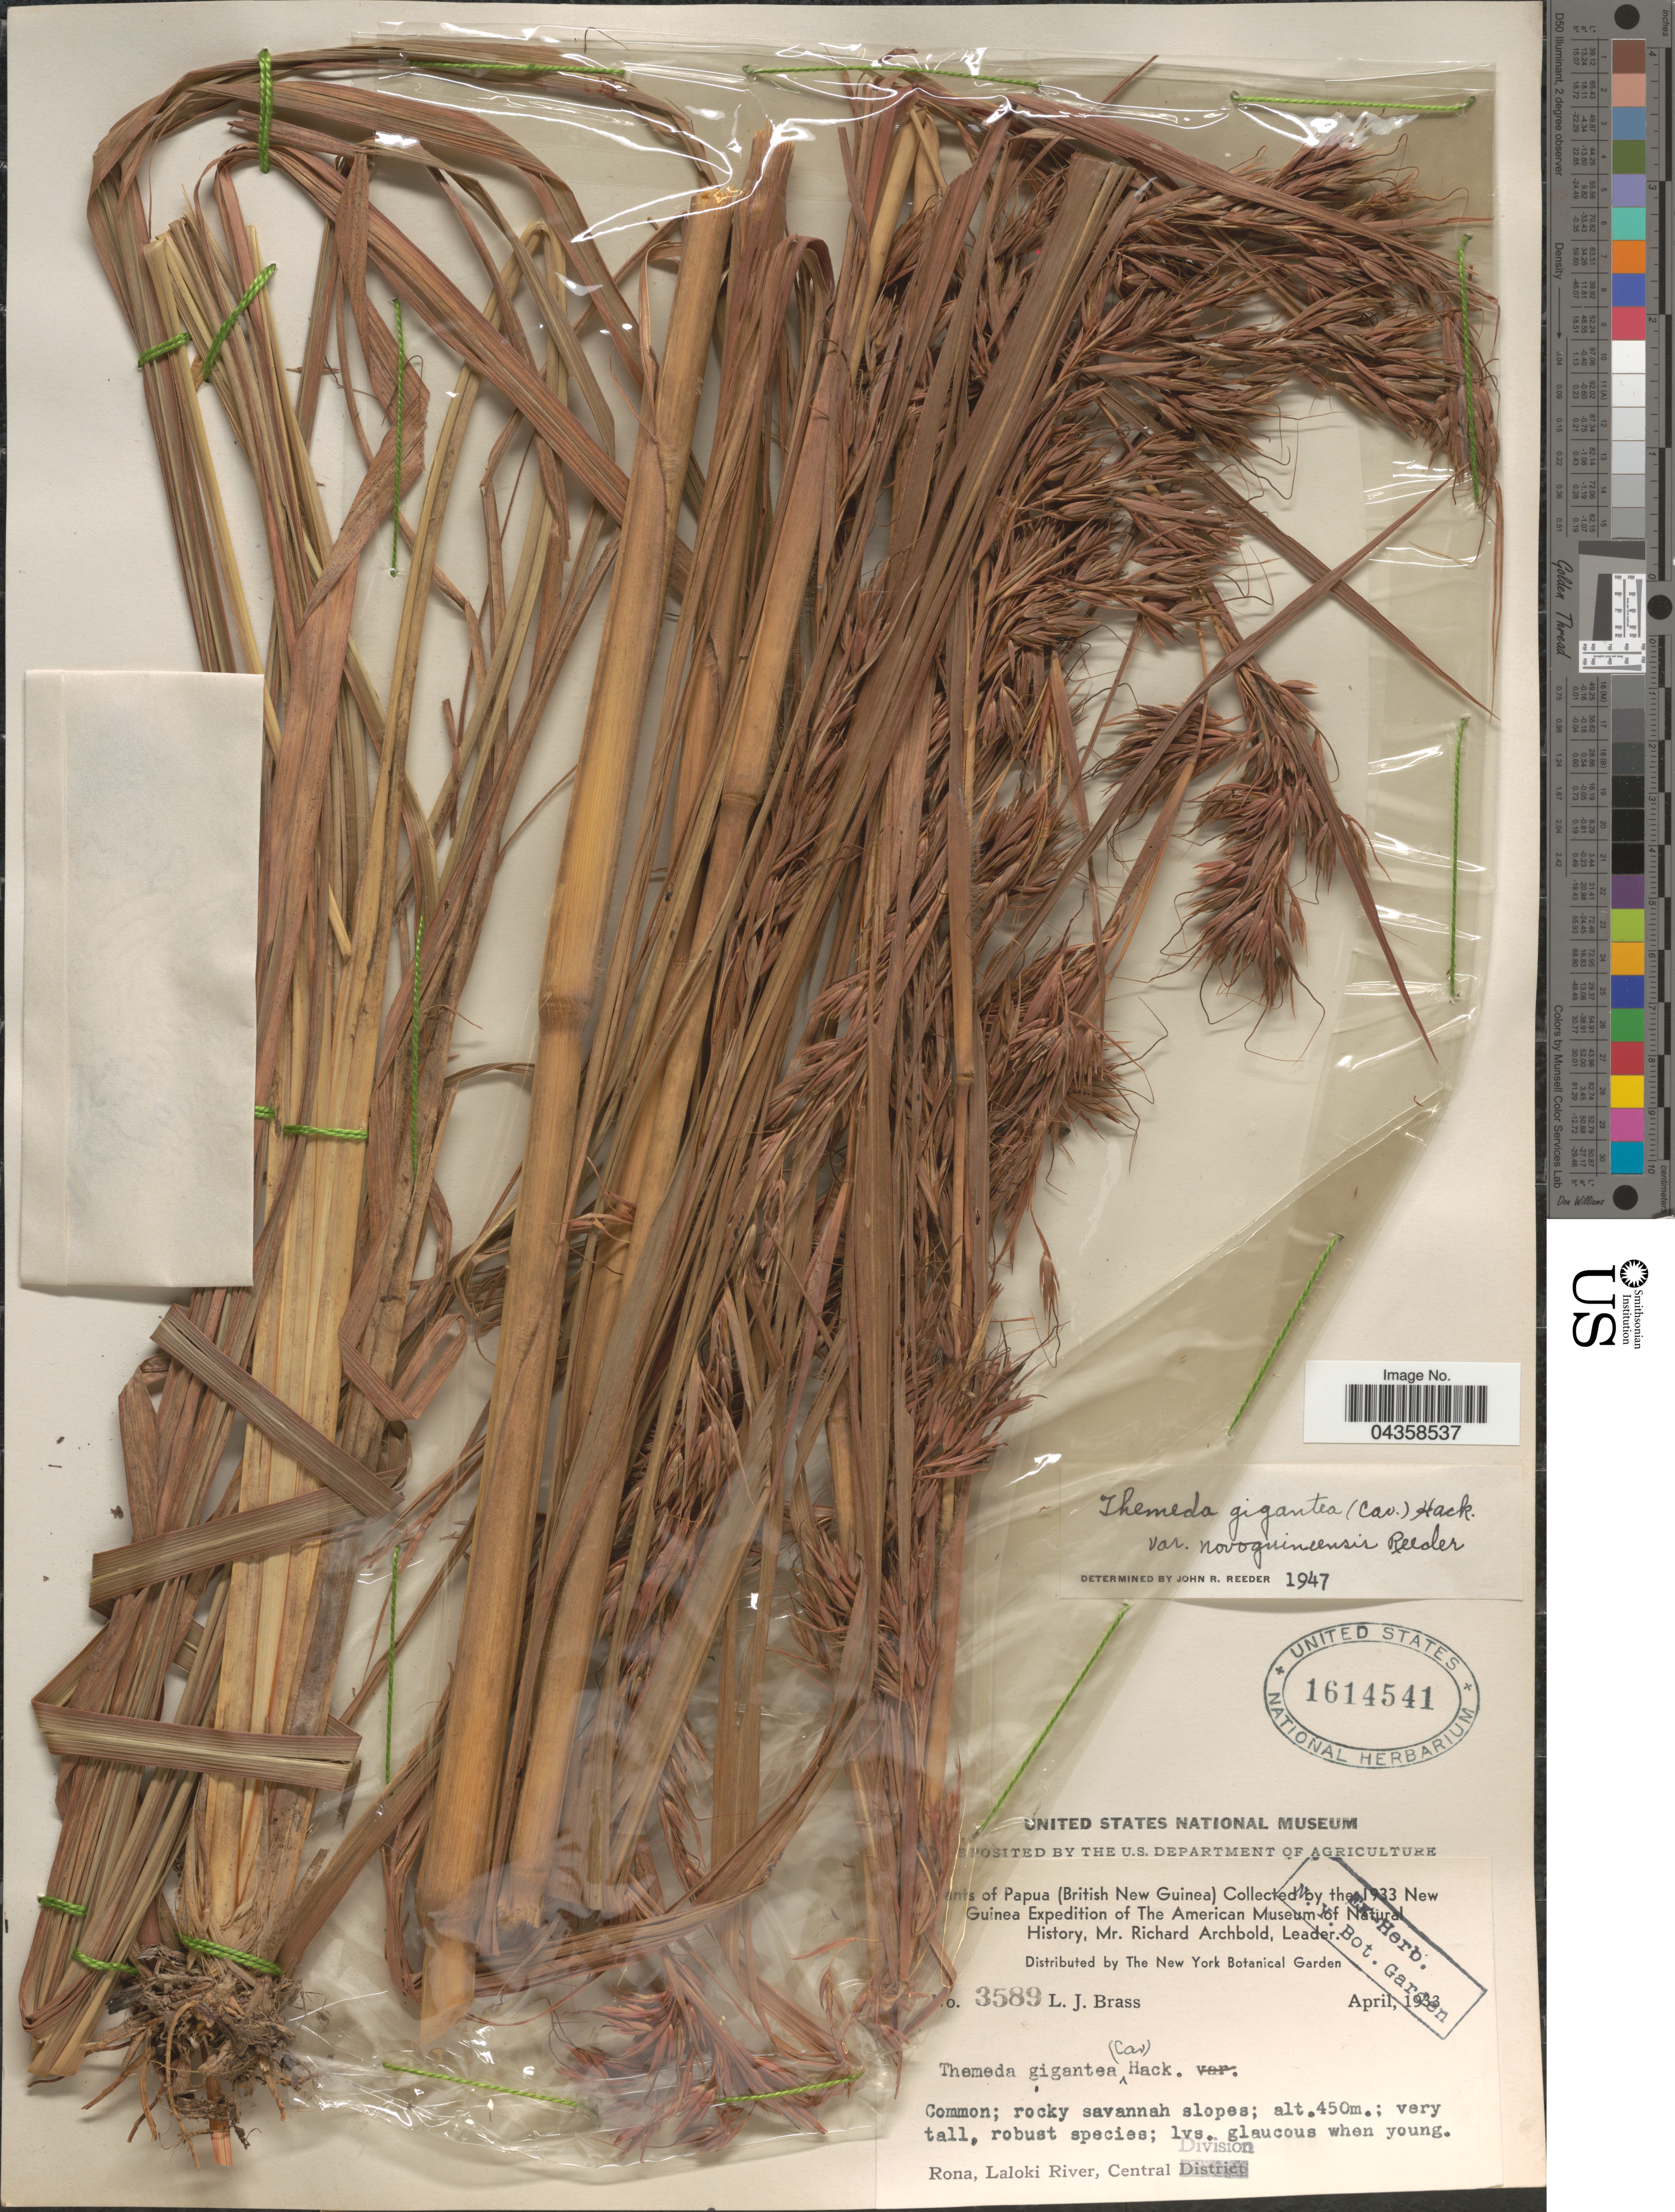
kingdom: Plantae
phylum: Tracheophyta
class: Liliopsida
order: Poales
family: Poaceae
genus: Themeda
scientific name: Themeda gigantea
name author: Hack.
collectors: L. J. Brass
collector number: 3589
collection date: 1933-04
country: Papua New Guinea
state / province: Central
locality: Papua (British New Guinea). 1933 New Guinea Expedition of The American Museum of Natural History. Common; rocky savannah slopes; Rona, Laloki River, Central Division.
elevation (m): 450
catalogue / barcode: US 1614541